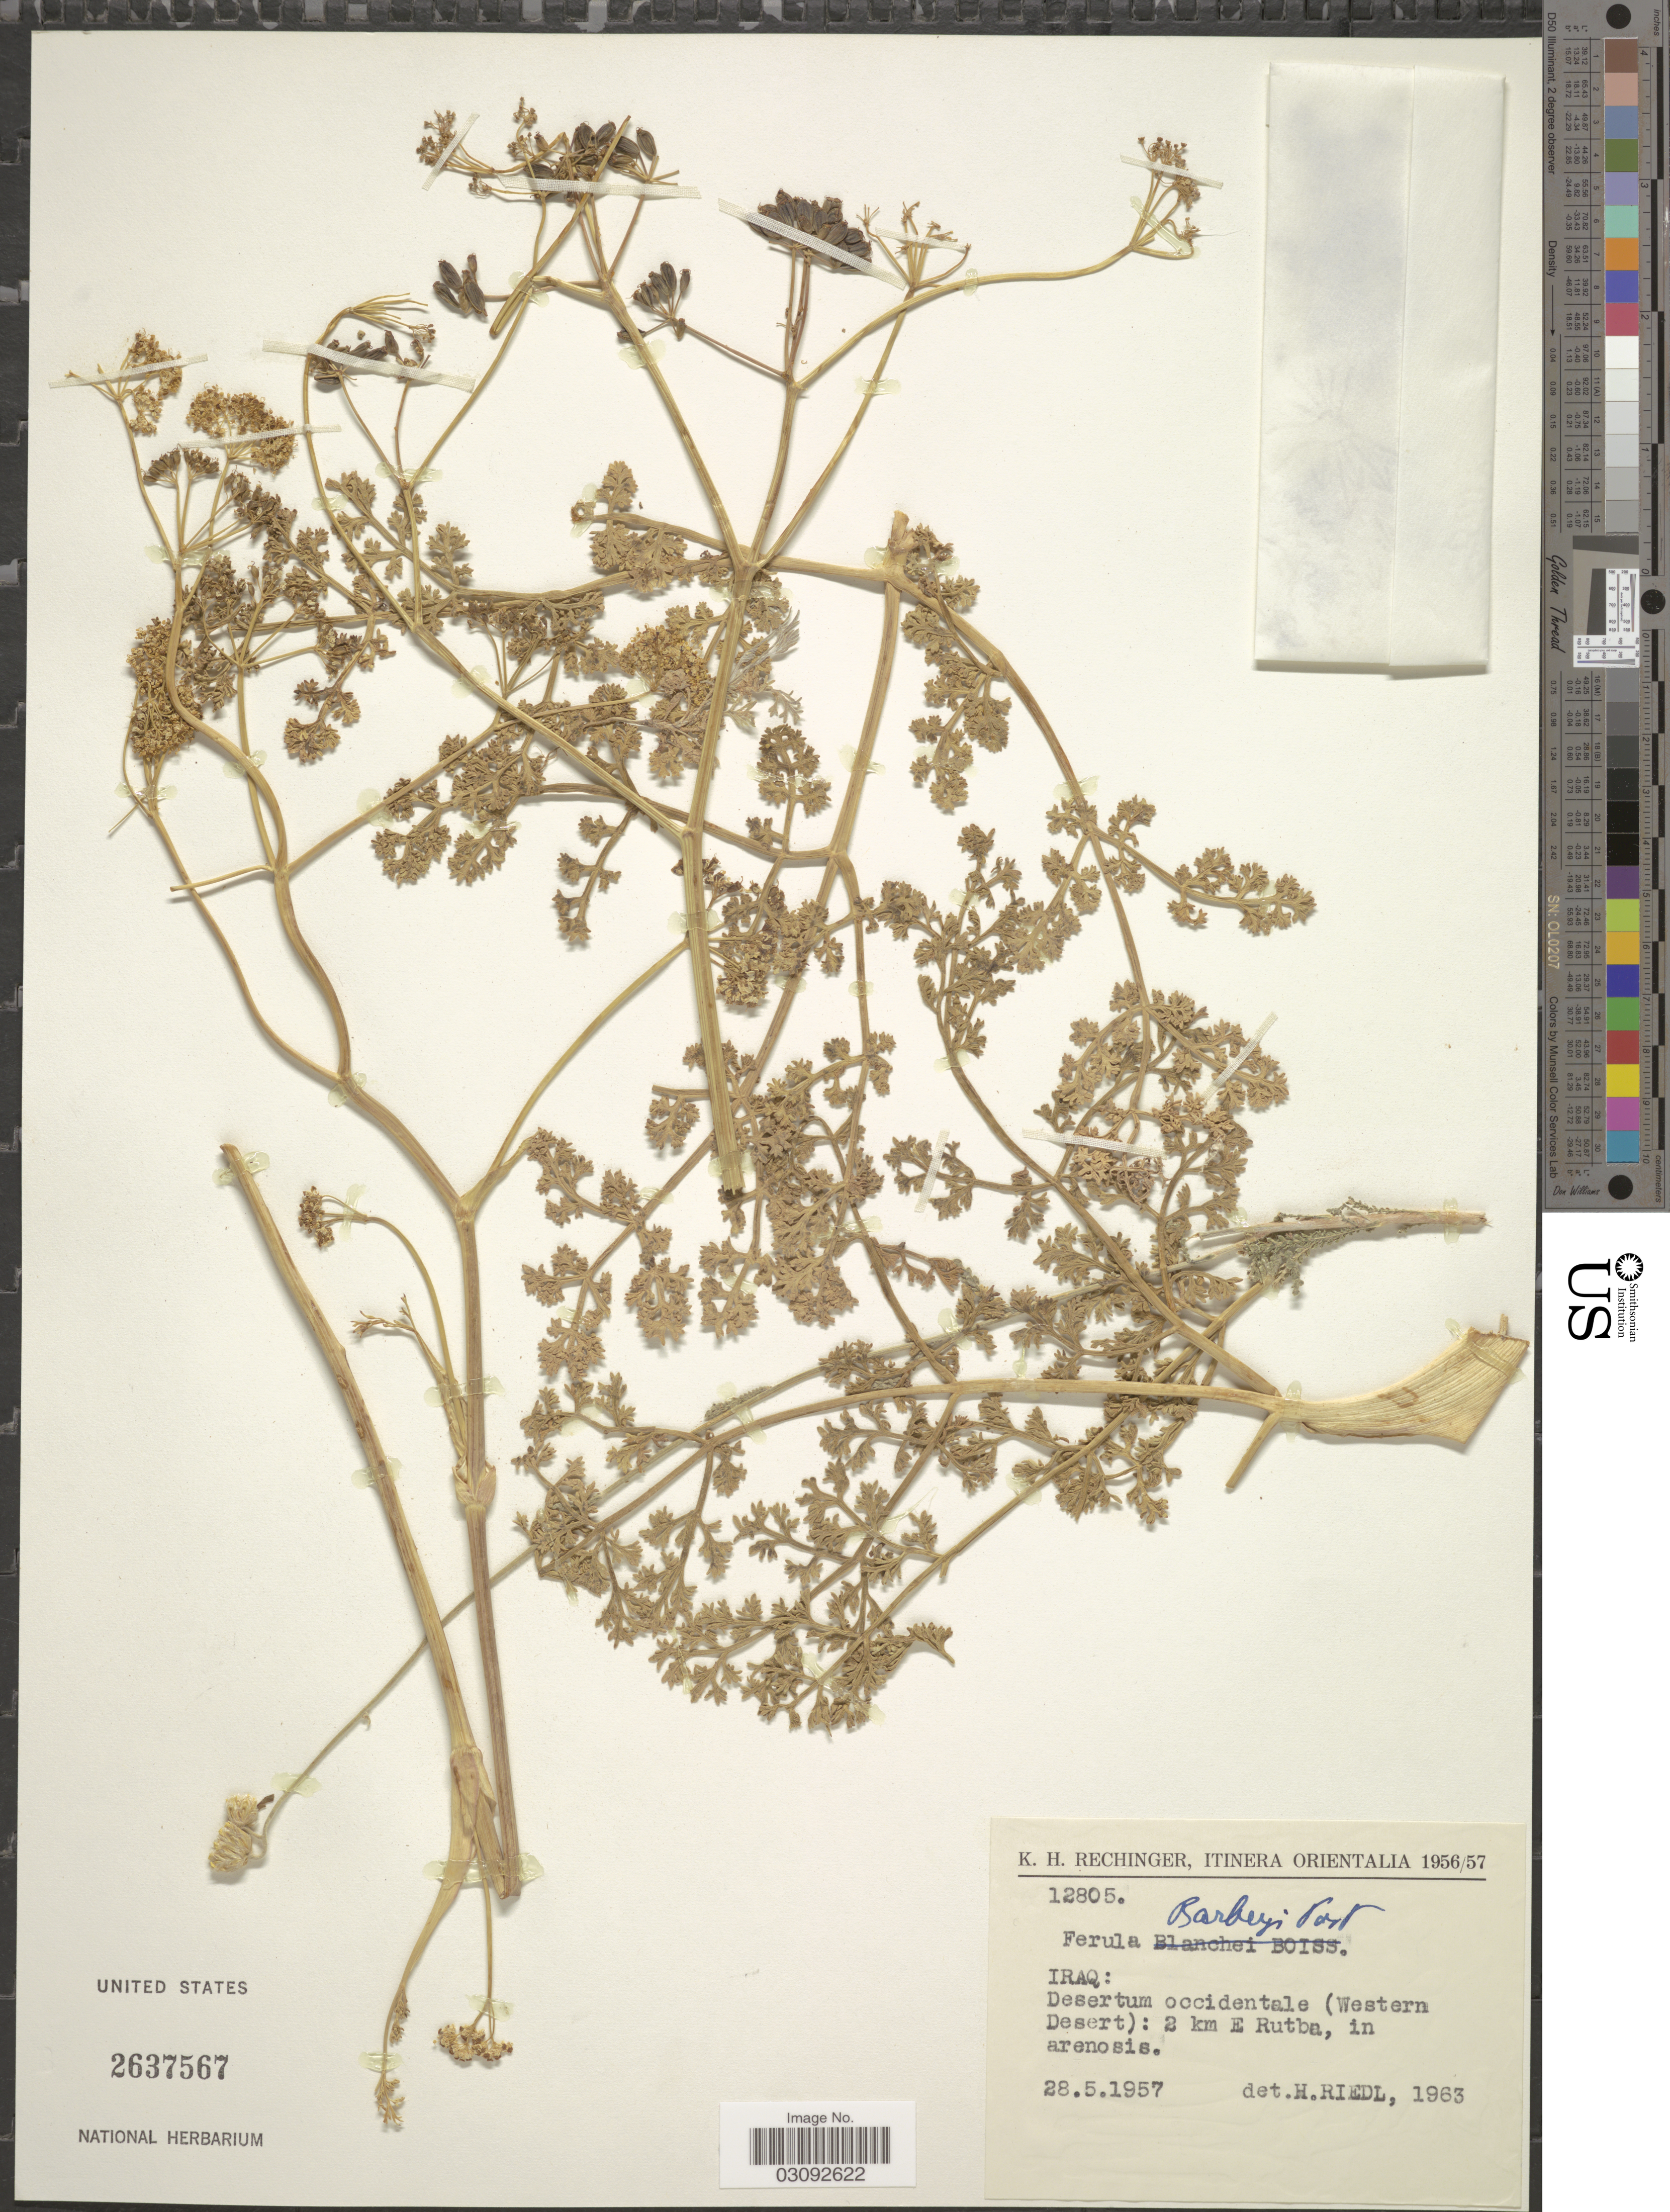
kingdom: Plantae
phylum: Tracheophyta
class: Magnoliopsida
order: Apiales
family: Apiaceae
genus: Ferula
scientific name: Ferula barbeyi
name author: Post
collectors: K. H. Rechinger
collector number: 12805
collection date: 1957-05-28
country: Iraq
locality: Orientalia. Desertum occidentale (Western Desert): 2 km E Rutba.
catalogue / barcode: US 2637567